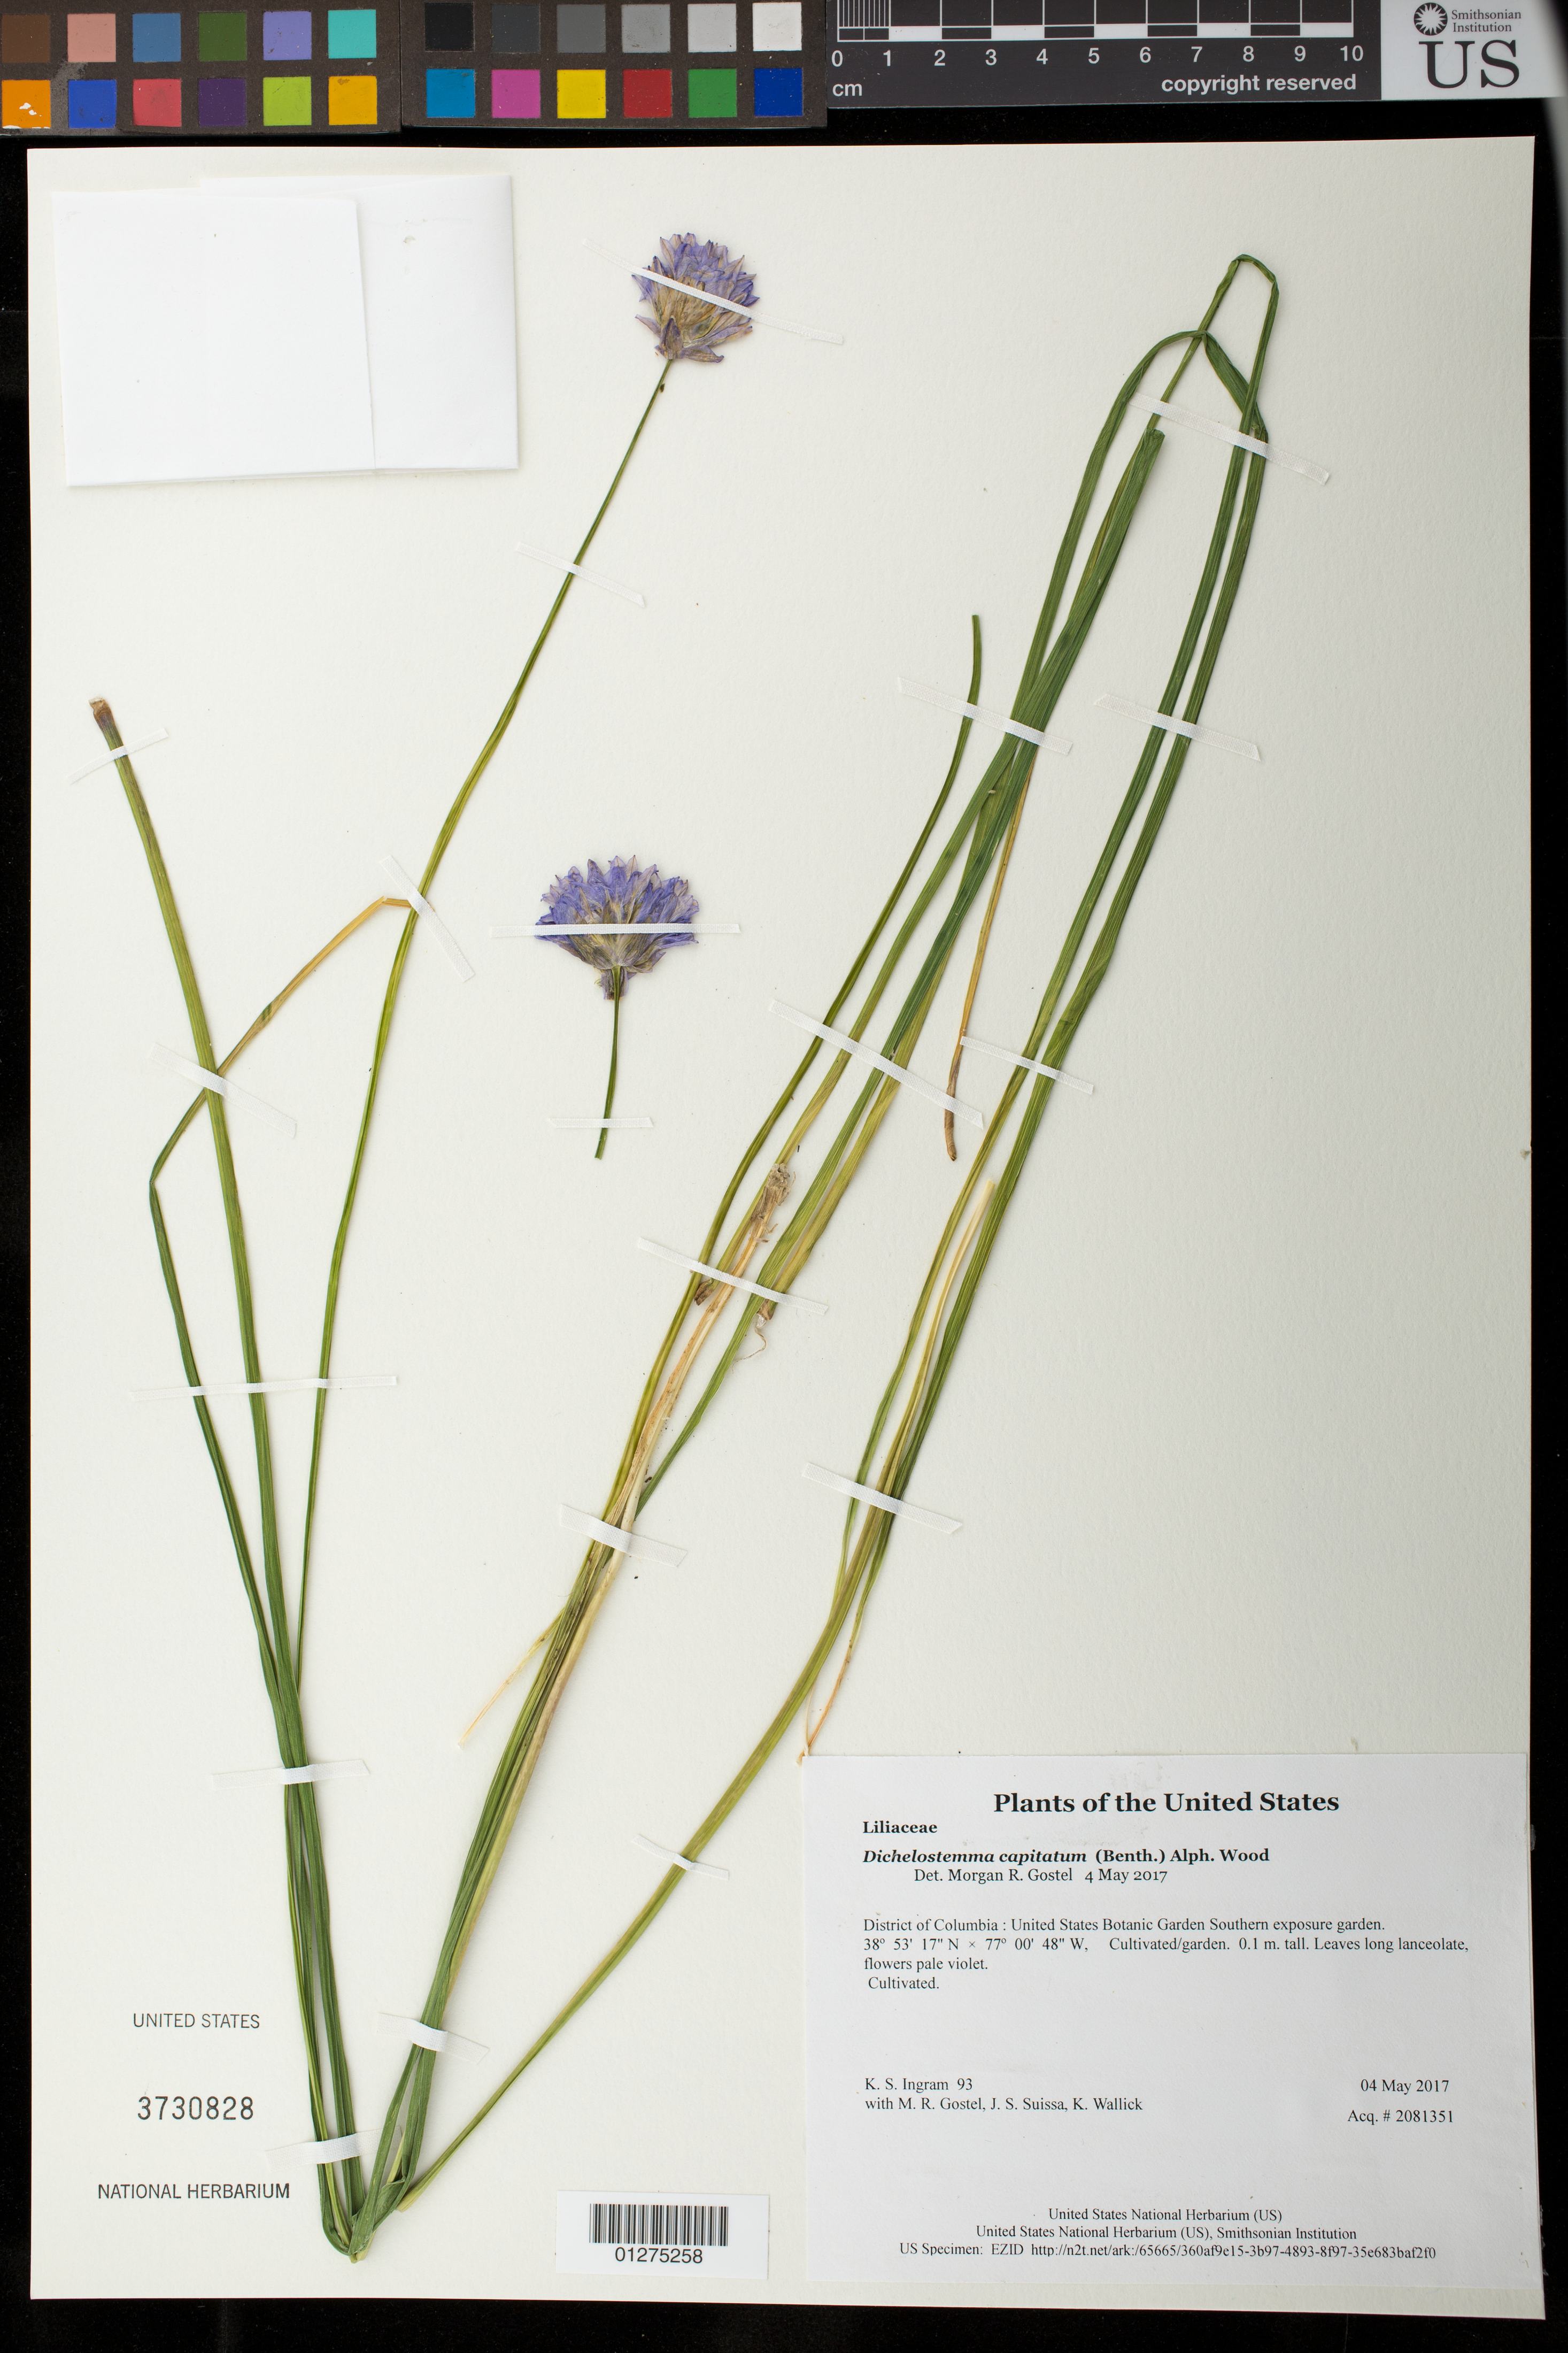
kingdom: Plantae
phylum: Tracheophyta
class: Liliopsida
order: Asparagales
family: Asparagaceae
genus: Dichelostemma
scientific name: Dichelostemma capitatum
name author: (Benth.) Alph. Wood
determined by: Gostel, M. R.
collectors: K. S. Ingram, M. R. Gostel, J. S. Suissa & K. Wallick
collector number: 93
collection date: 2017-05-04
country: United States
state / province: District of Columbia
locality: United States Botanic Garden Southern exposure garden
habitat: Cultivated/garden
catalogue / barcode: US 3730828